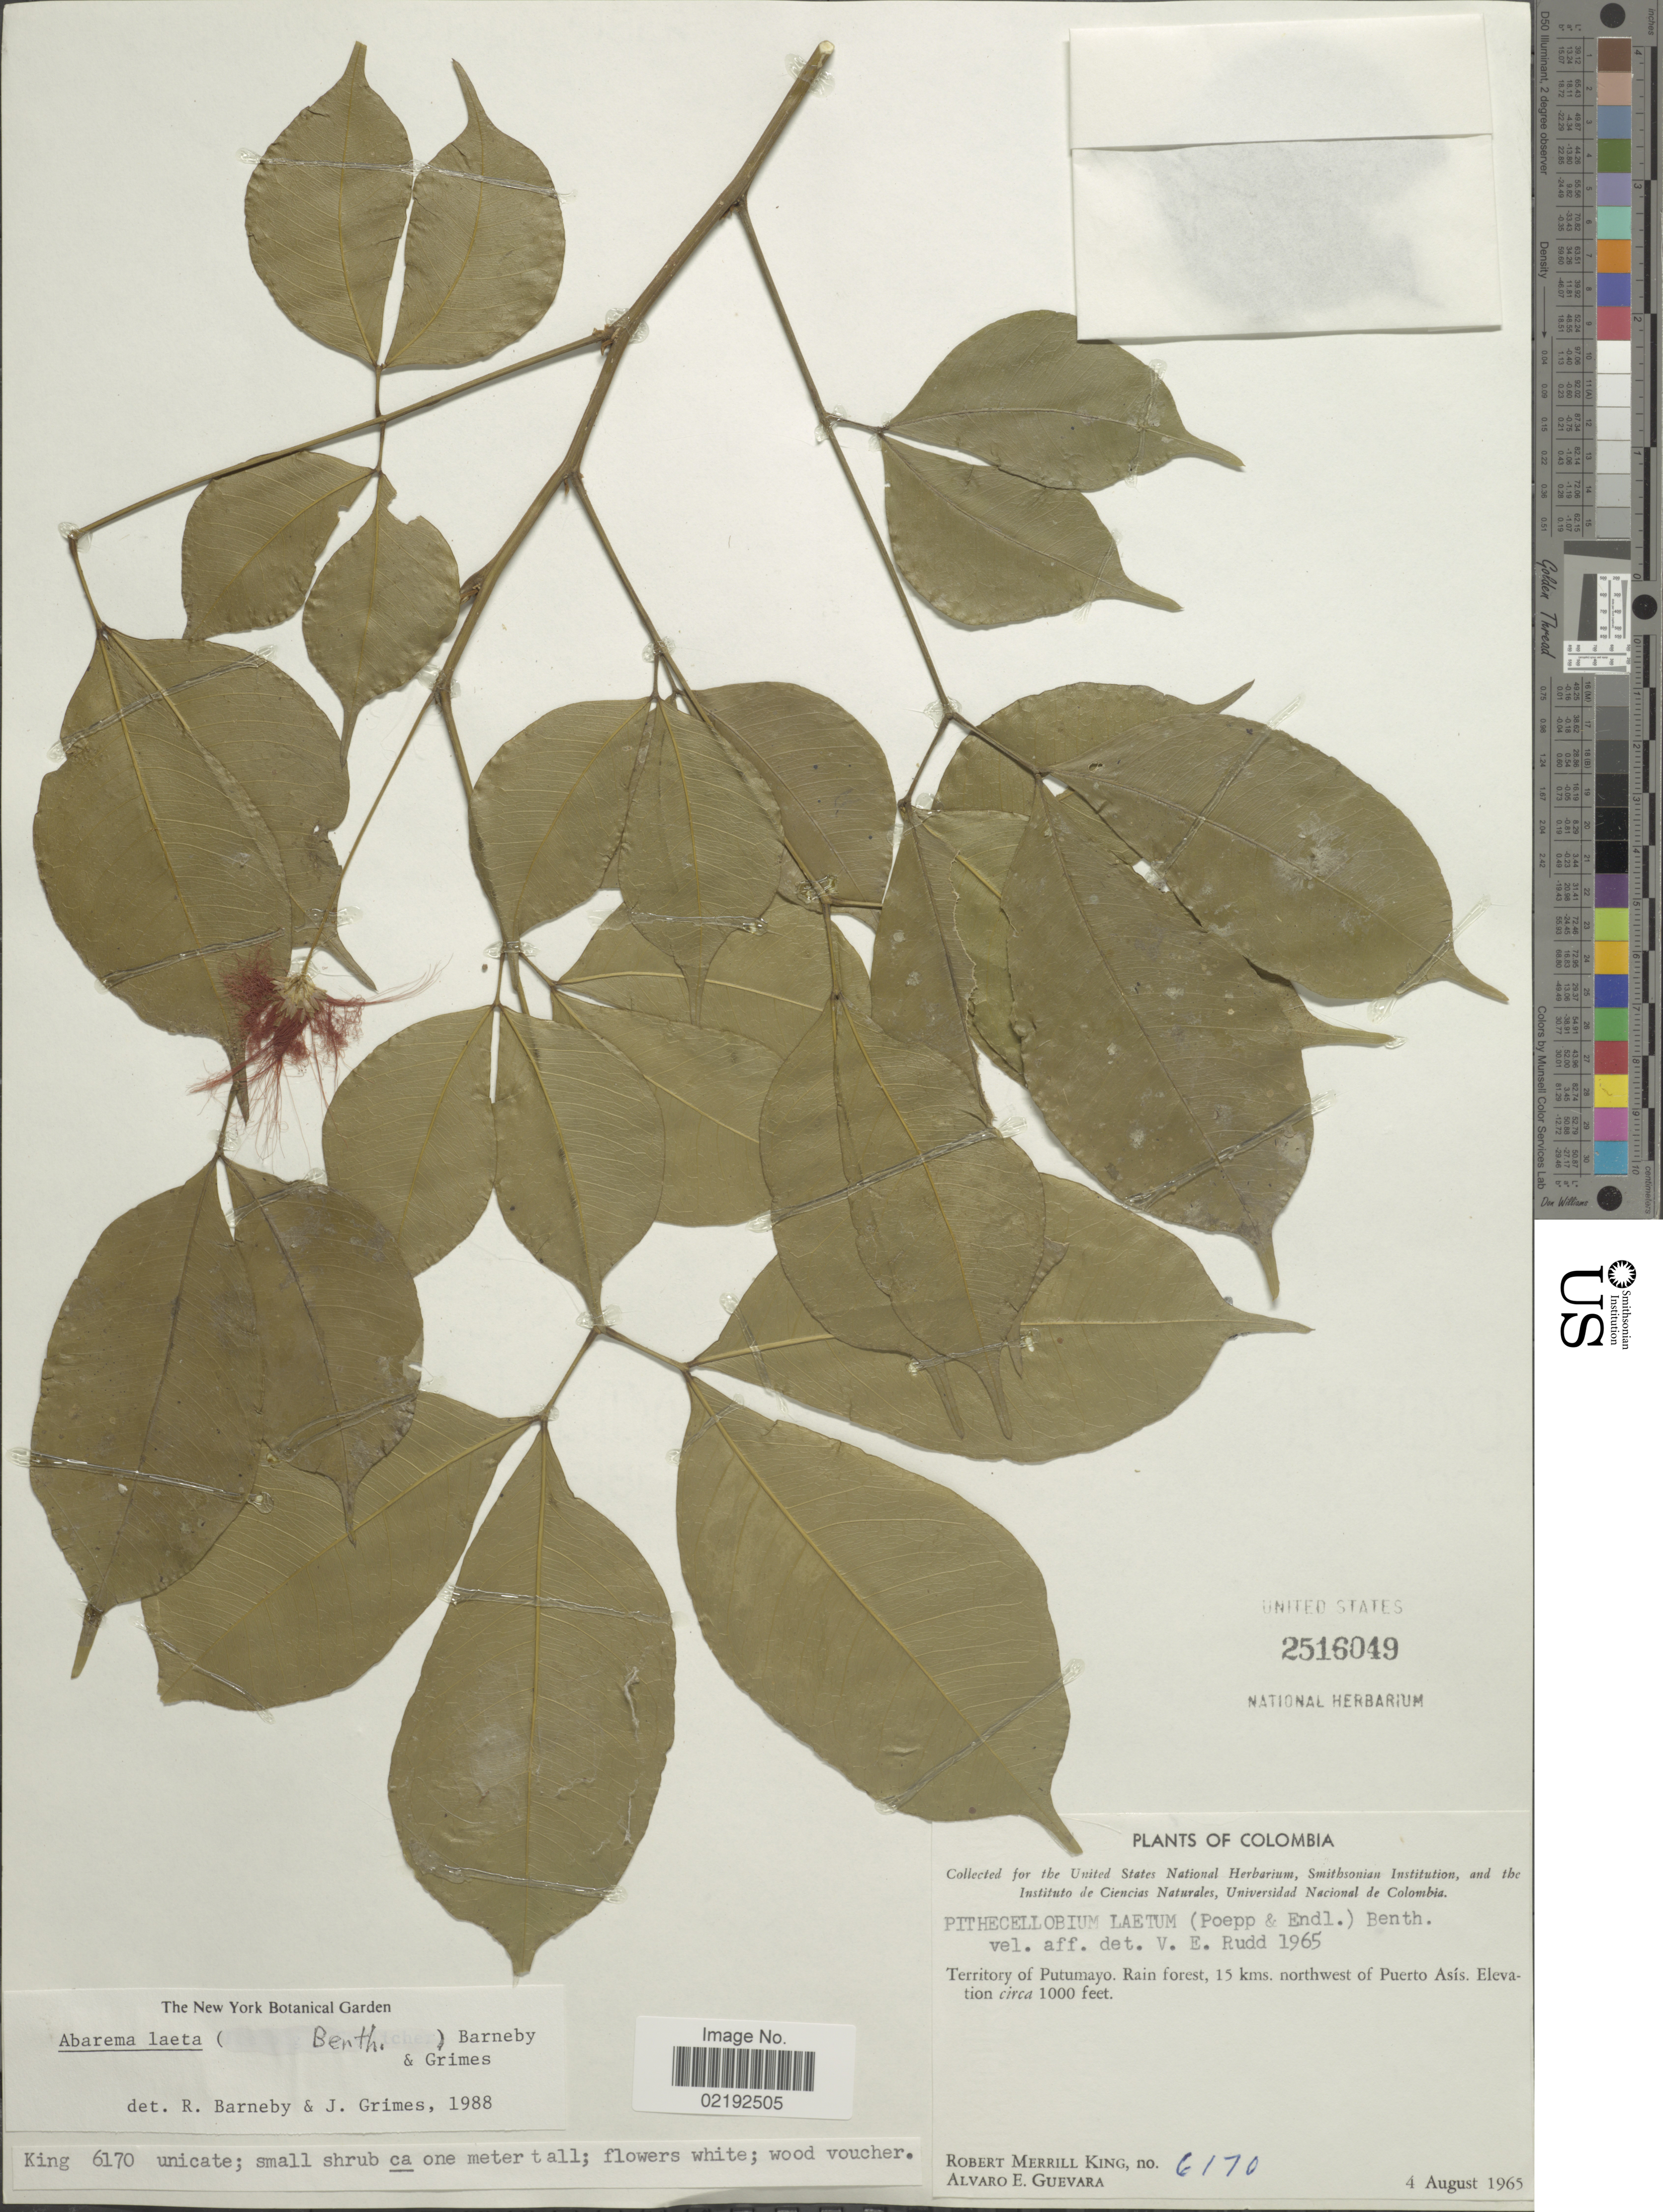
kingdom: Plantae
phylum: Tracheophyta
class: Magnoliopsida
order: Fabales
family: Fabaceae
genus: Abarema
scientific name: Abarema laeta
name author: (Benth.) Barneby & J.W. Grimes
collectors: R. M. King & A. E. Guevara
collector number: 6170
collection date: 1965-08-04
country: Colombia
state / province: Putumayo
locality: Rain forest, 15 kms northwest of Puerto Asis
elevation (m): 305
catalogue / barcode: US 2516049